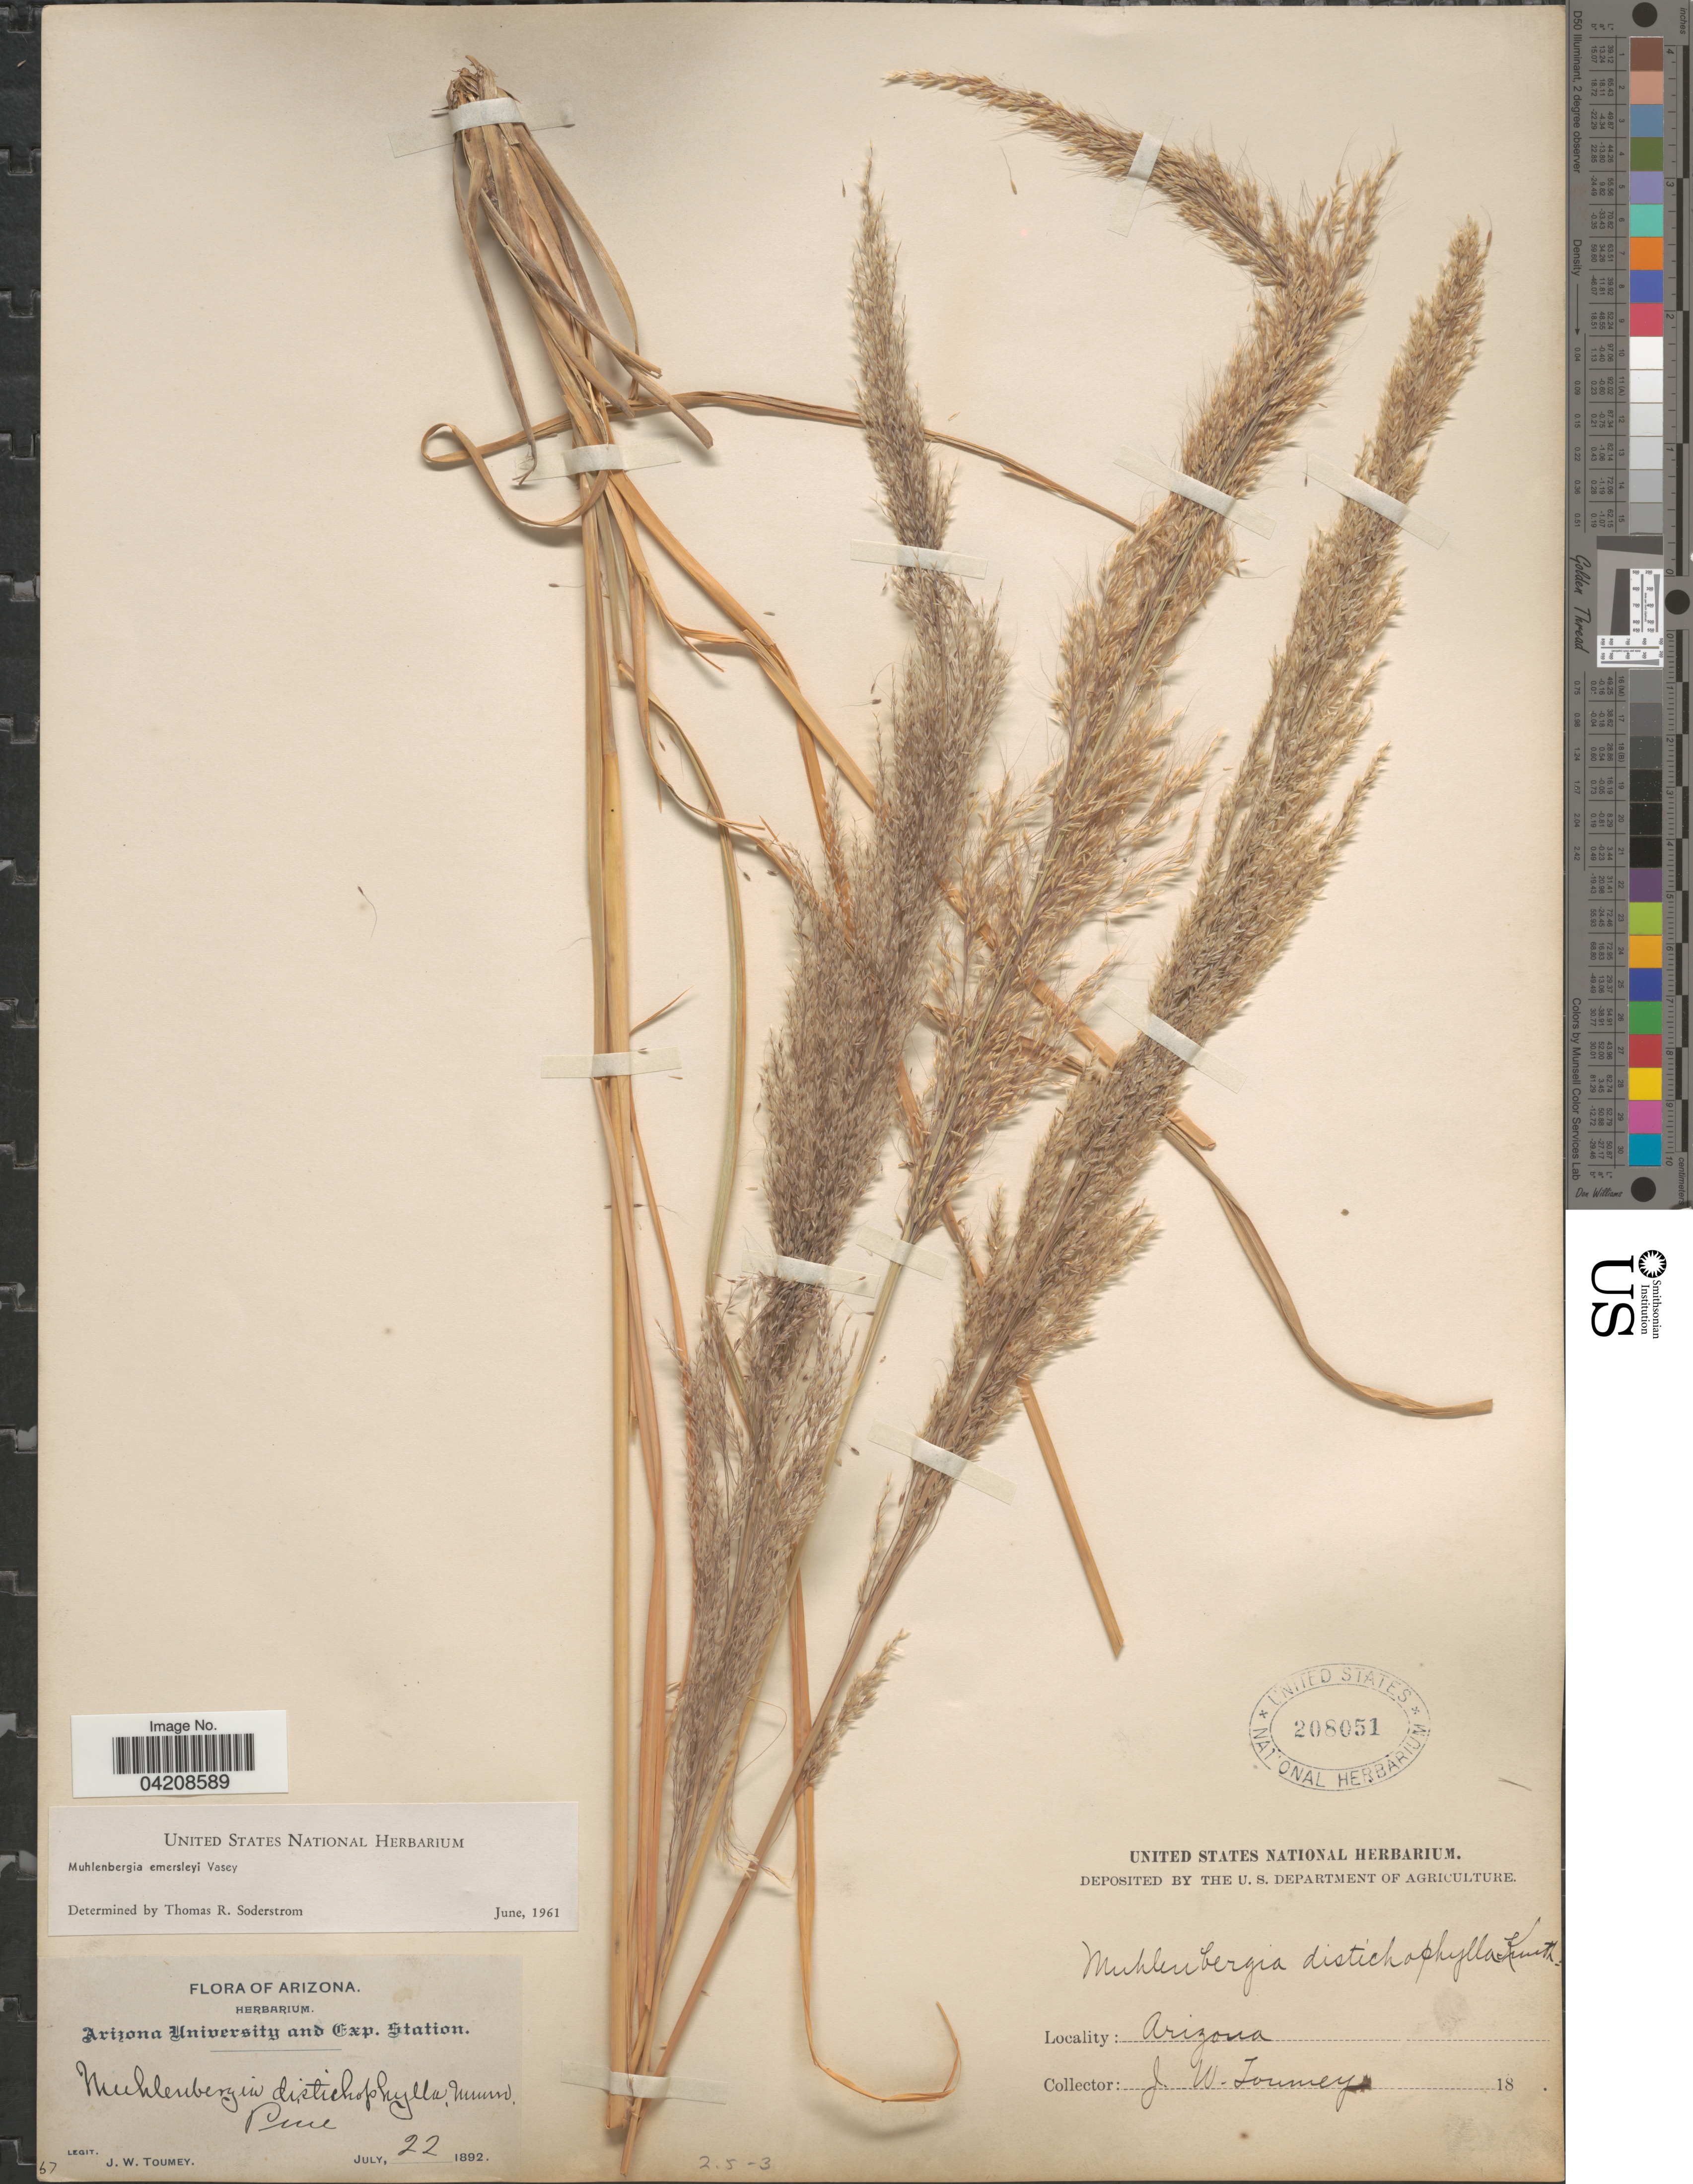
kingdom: Plantae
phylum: Tracheophyta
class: Liliopsida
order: Poales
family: Poaceae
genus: Muhlenbergia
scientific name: Muhlenbergia emersleyi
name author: Vasey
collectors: J. W. Toumey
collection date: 1892-07-22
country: United States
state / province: Arizona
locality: Pine.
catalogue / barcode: US 208051